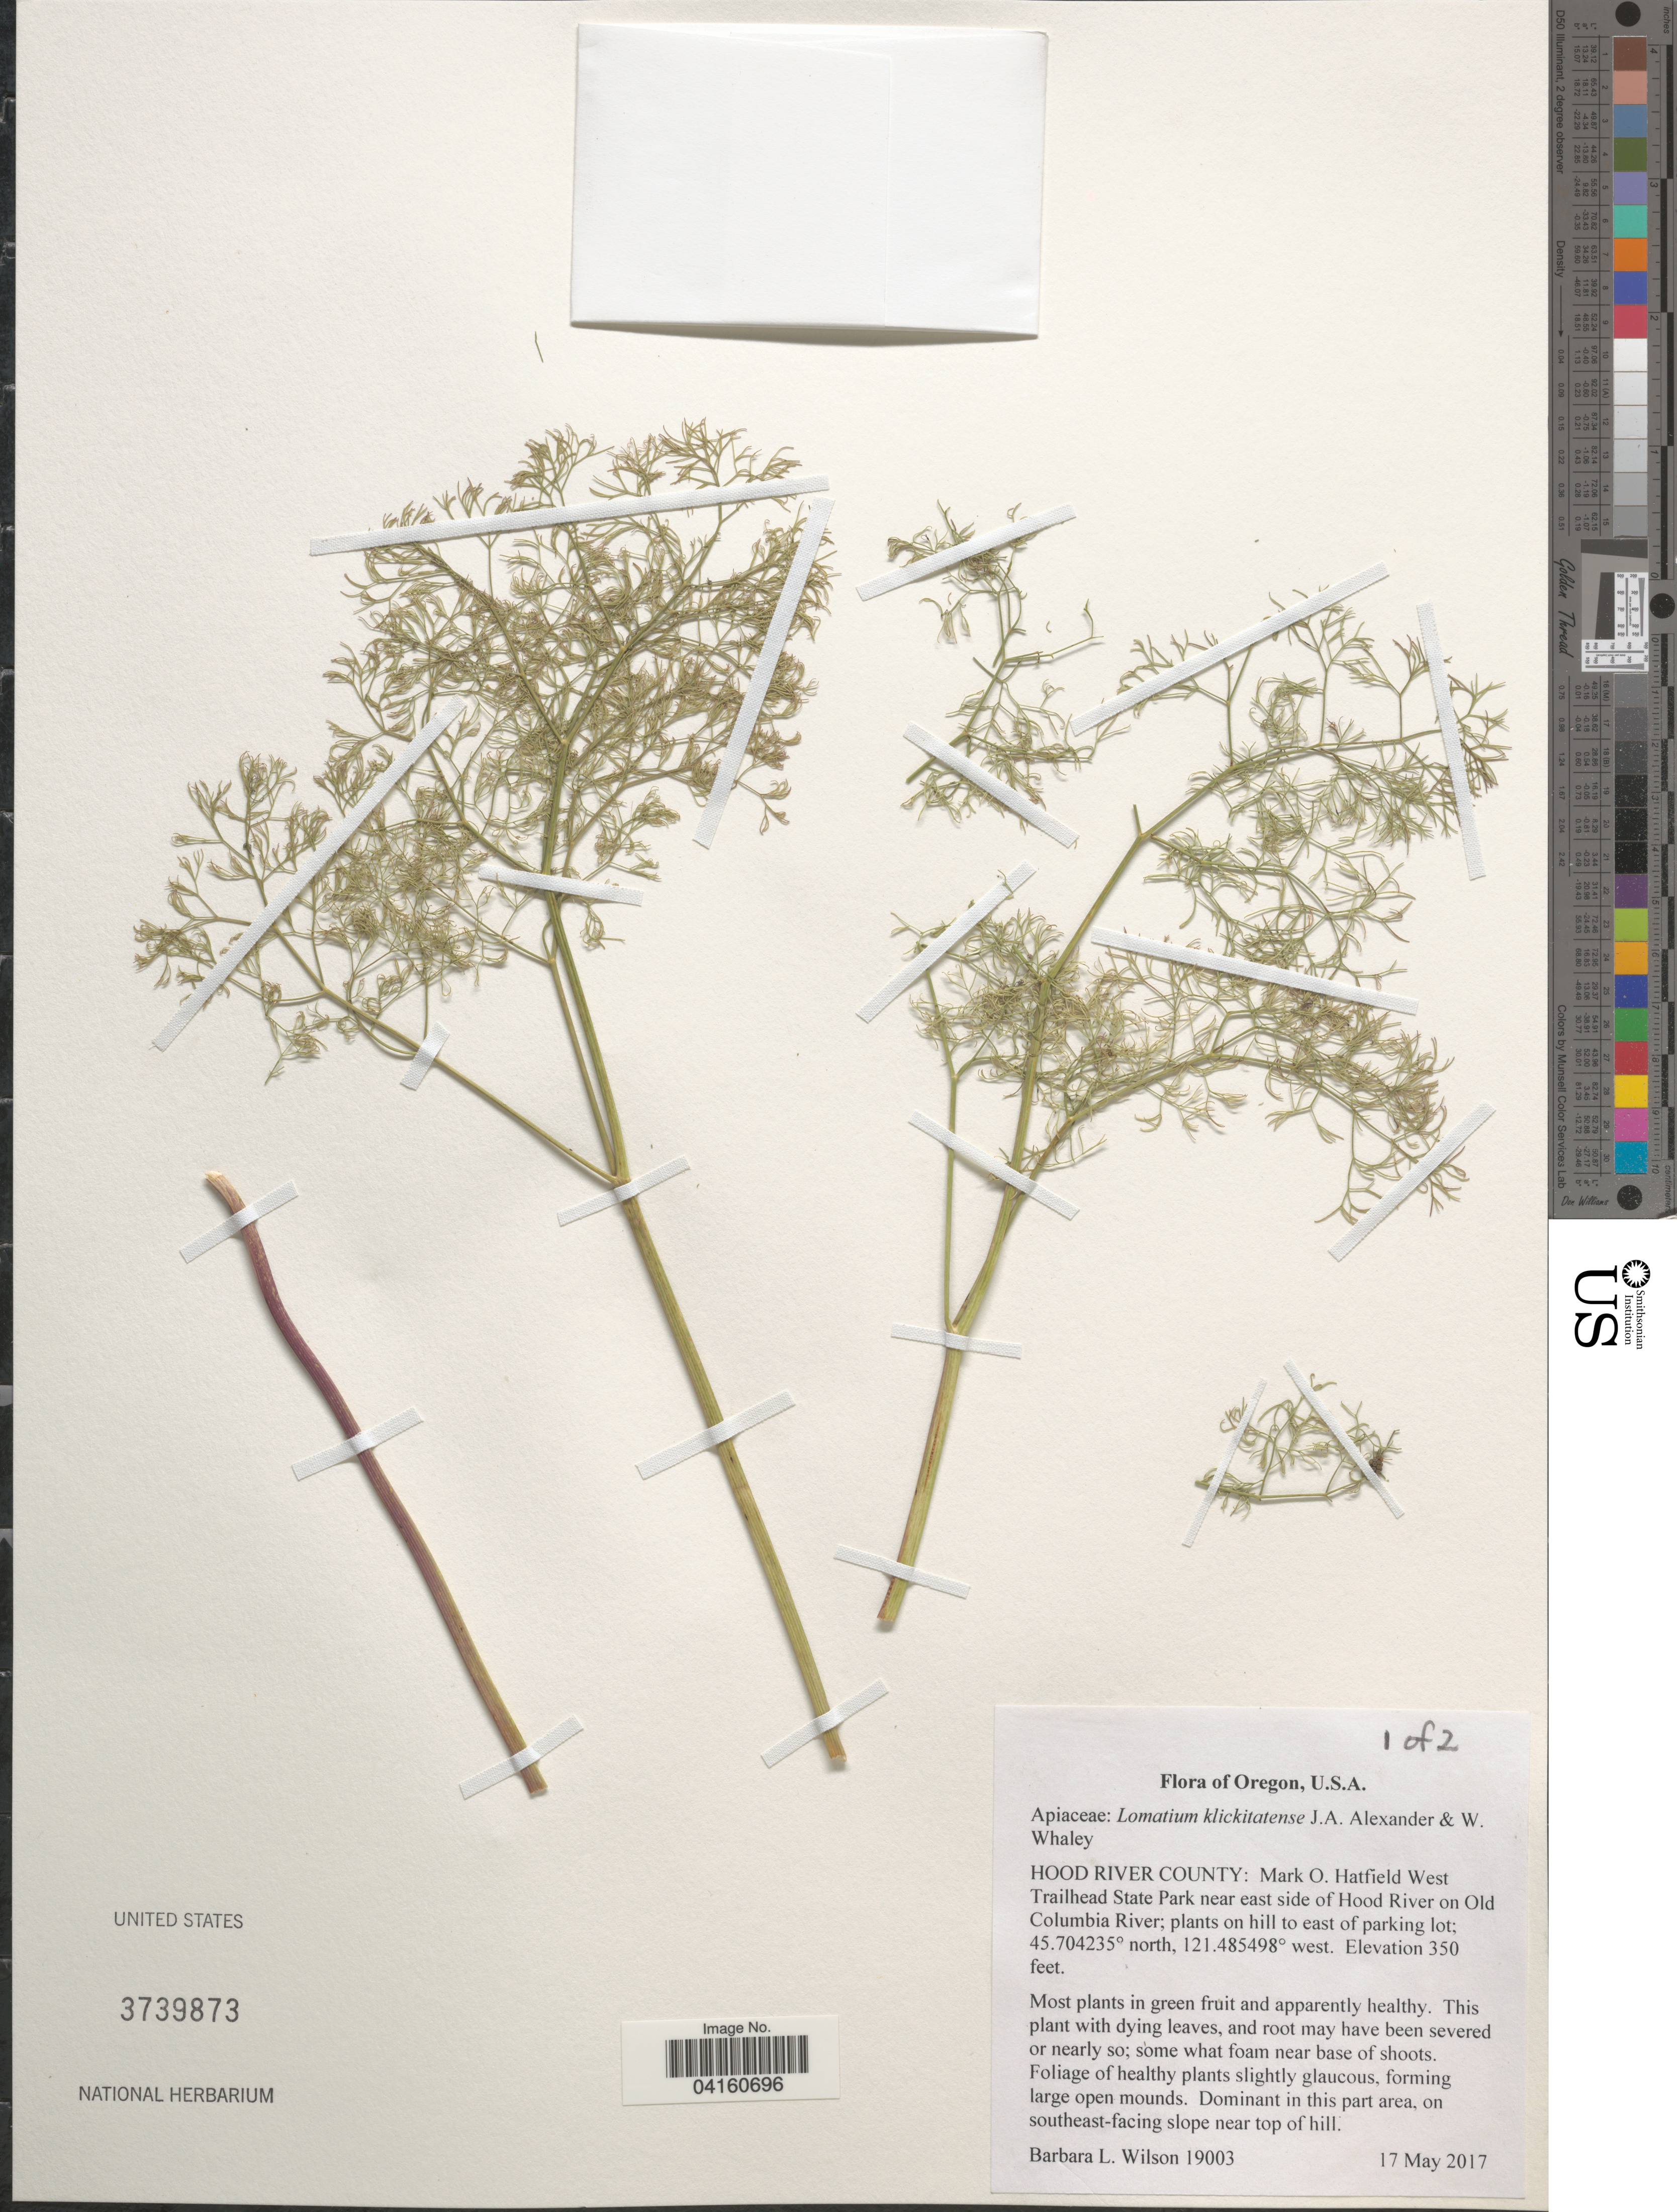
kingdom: Plantae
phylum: Tracheophyta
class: Magnoliopsida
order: Apiales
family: Apiaceae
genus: Lomatium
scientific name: Lomatium klickitatense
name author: J.A. Alexander & W. Whaley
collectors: B. L. Wilson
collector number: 19003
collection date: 2017-05-17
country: United States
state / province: Oregon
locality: Hood River County: Mark O. Hatfield West Trailhead State Park near east side of Hood River on Old Columbia River; plants on hill to east of parking lot.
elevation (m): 107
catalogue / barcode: US 3739873